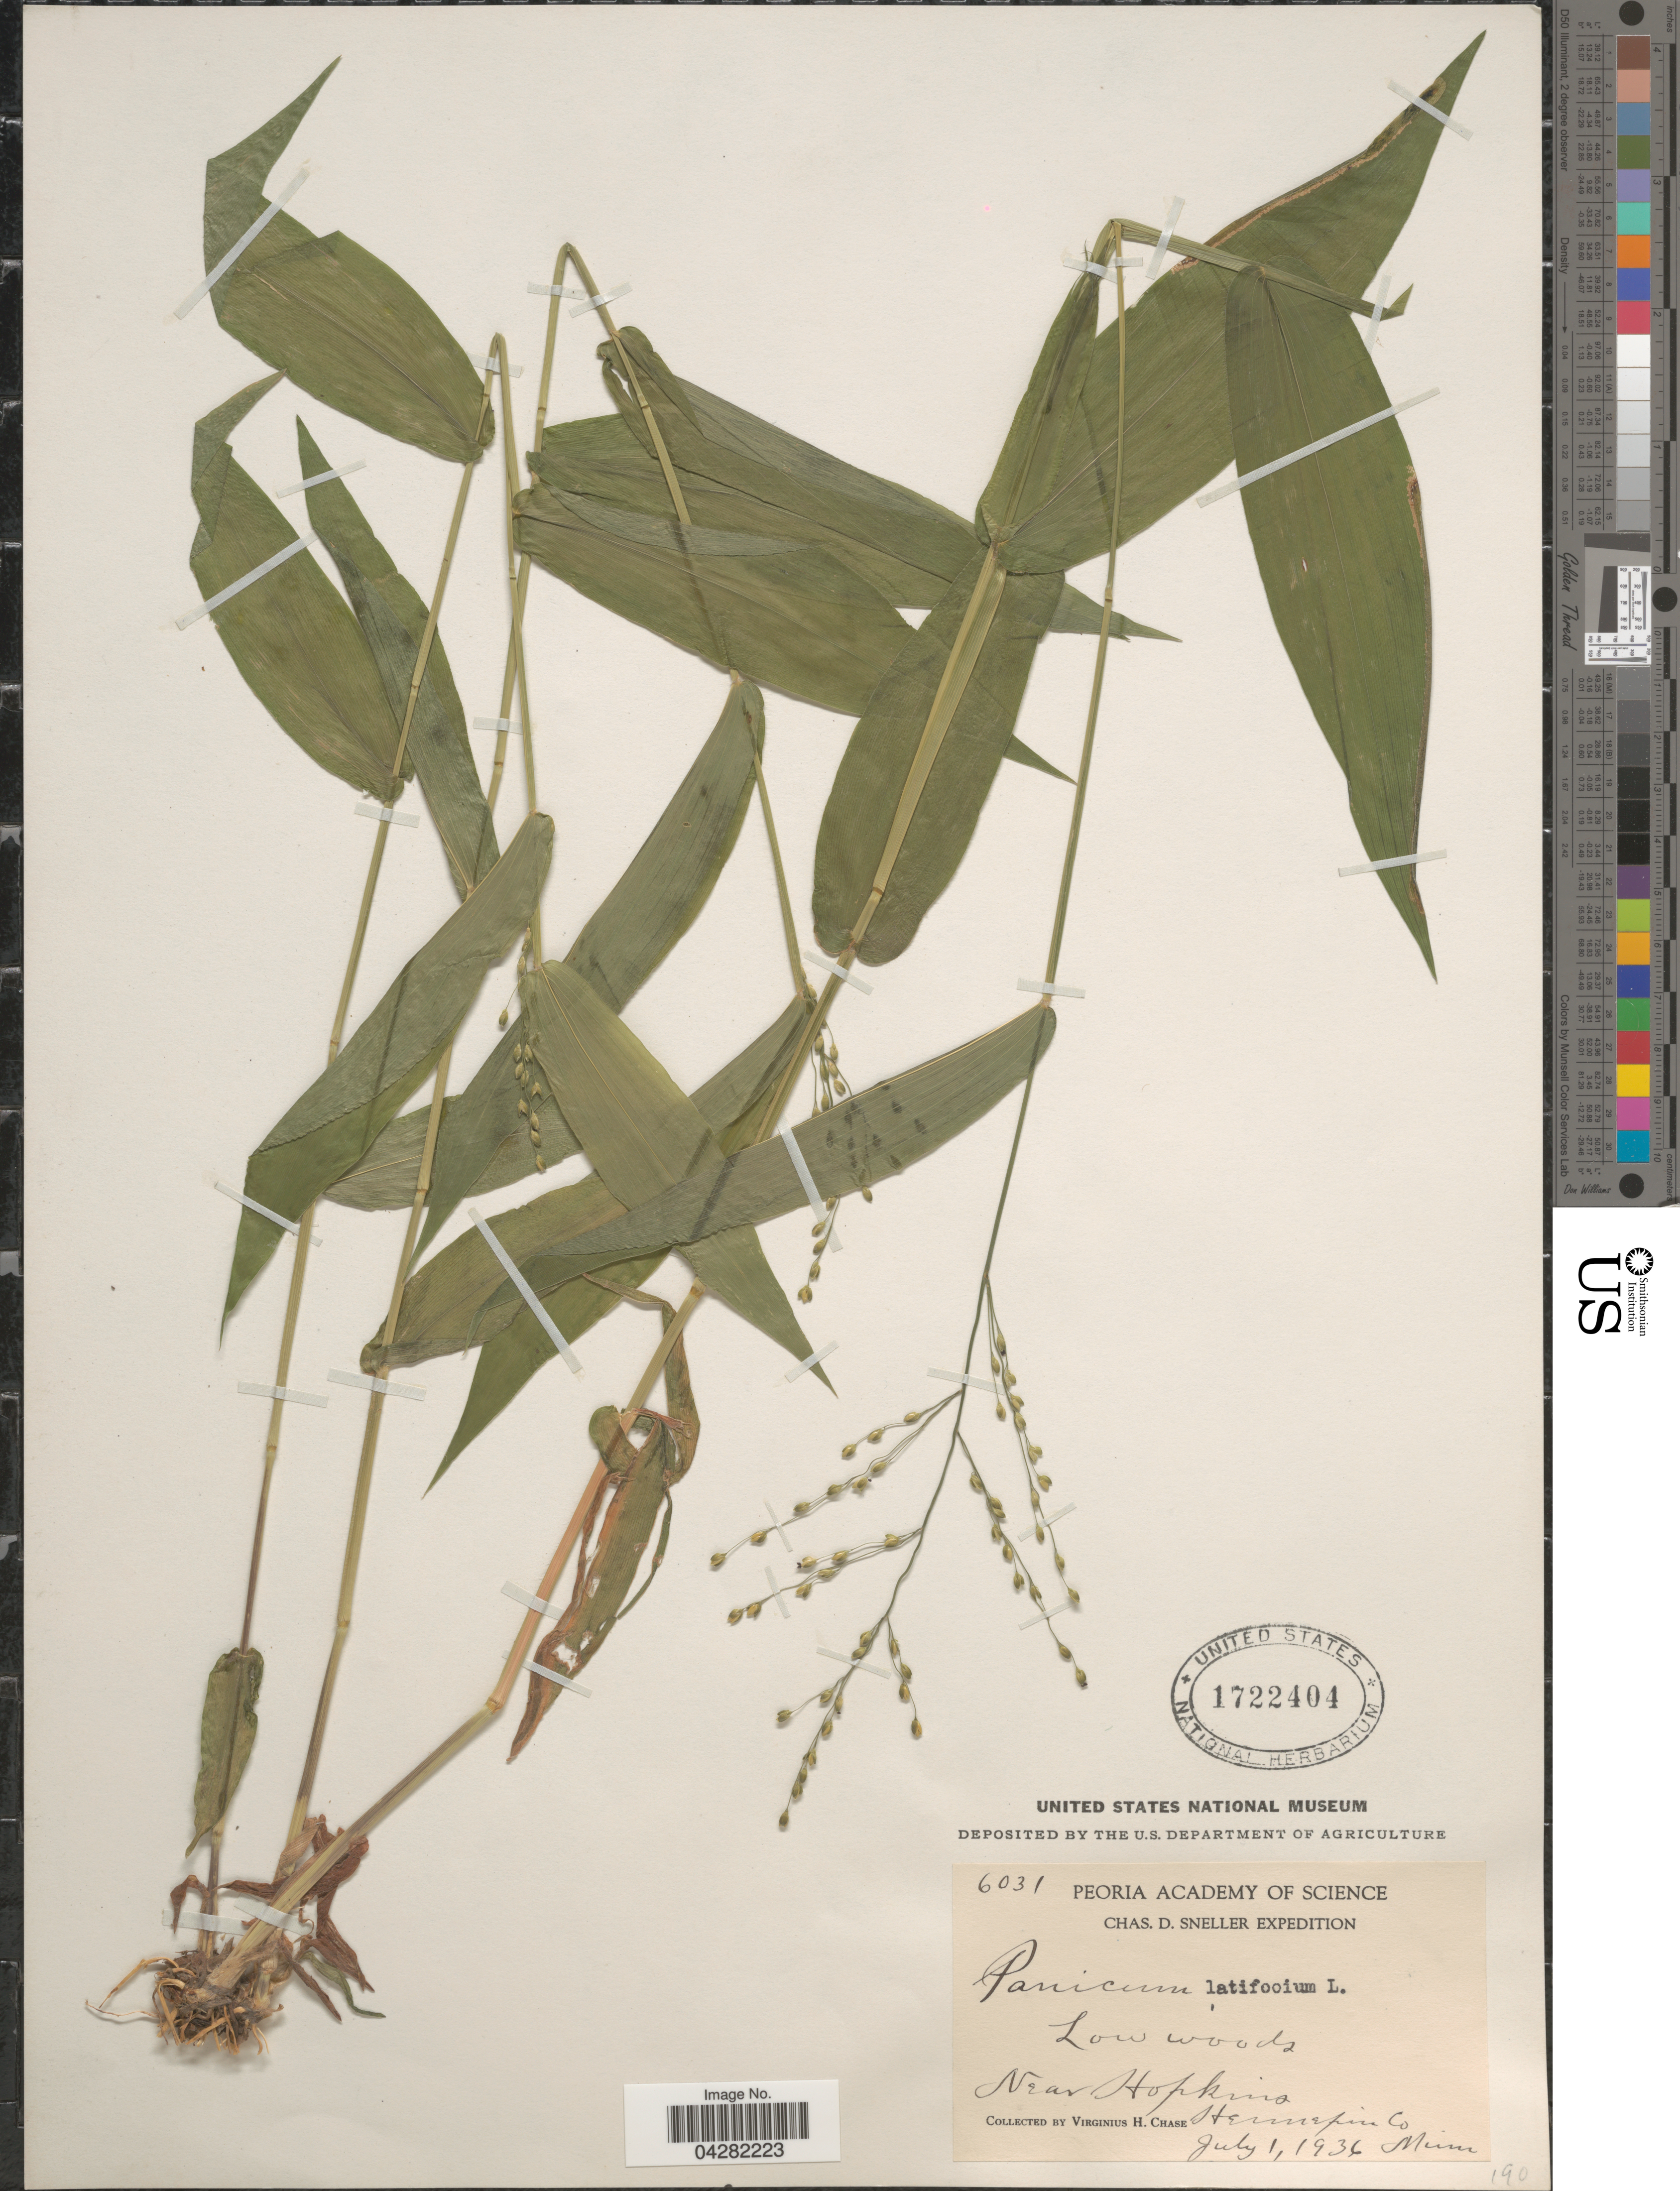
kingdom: Plantae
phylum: Tracheophyta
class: Liliopsida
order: Poales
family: Poaceae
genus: Dichanthelium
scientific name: Dichanthelium laxiflorum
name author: (Lam.) Gould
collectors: V. H. Chase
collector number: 6031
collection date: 1936-07-01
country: United States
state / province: Minnesota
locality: Chas. D. Sneller Expedition. Low woods. Near Hopkins. Hennepin Co.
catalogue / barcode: US 1722404